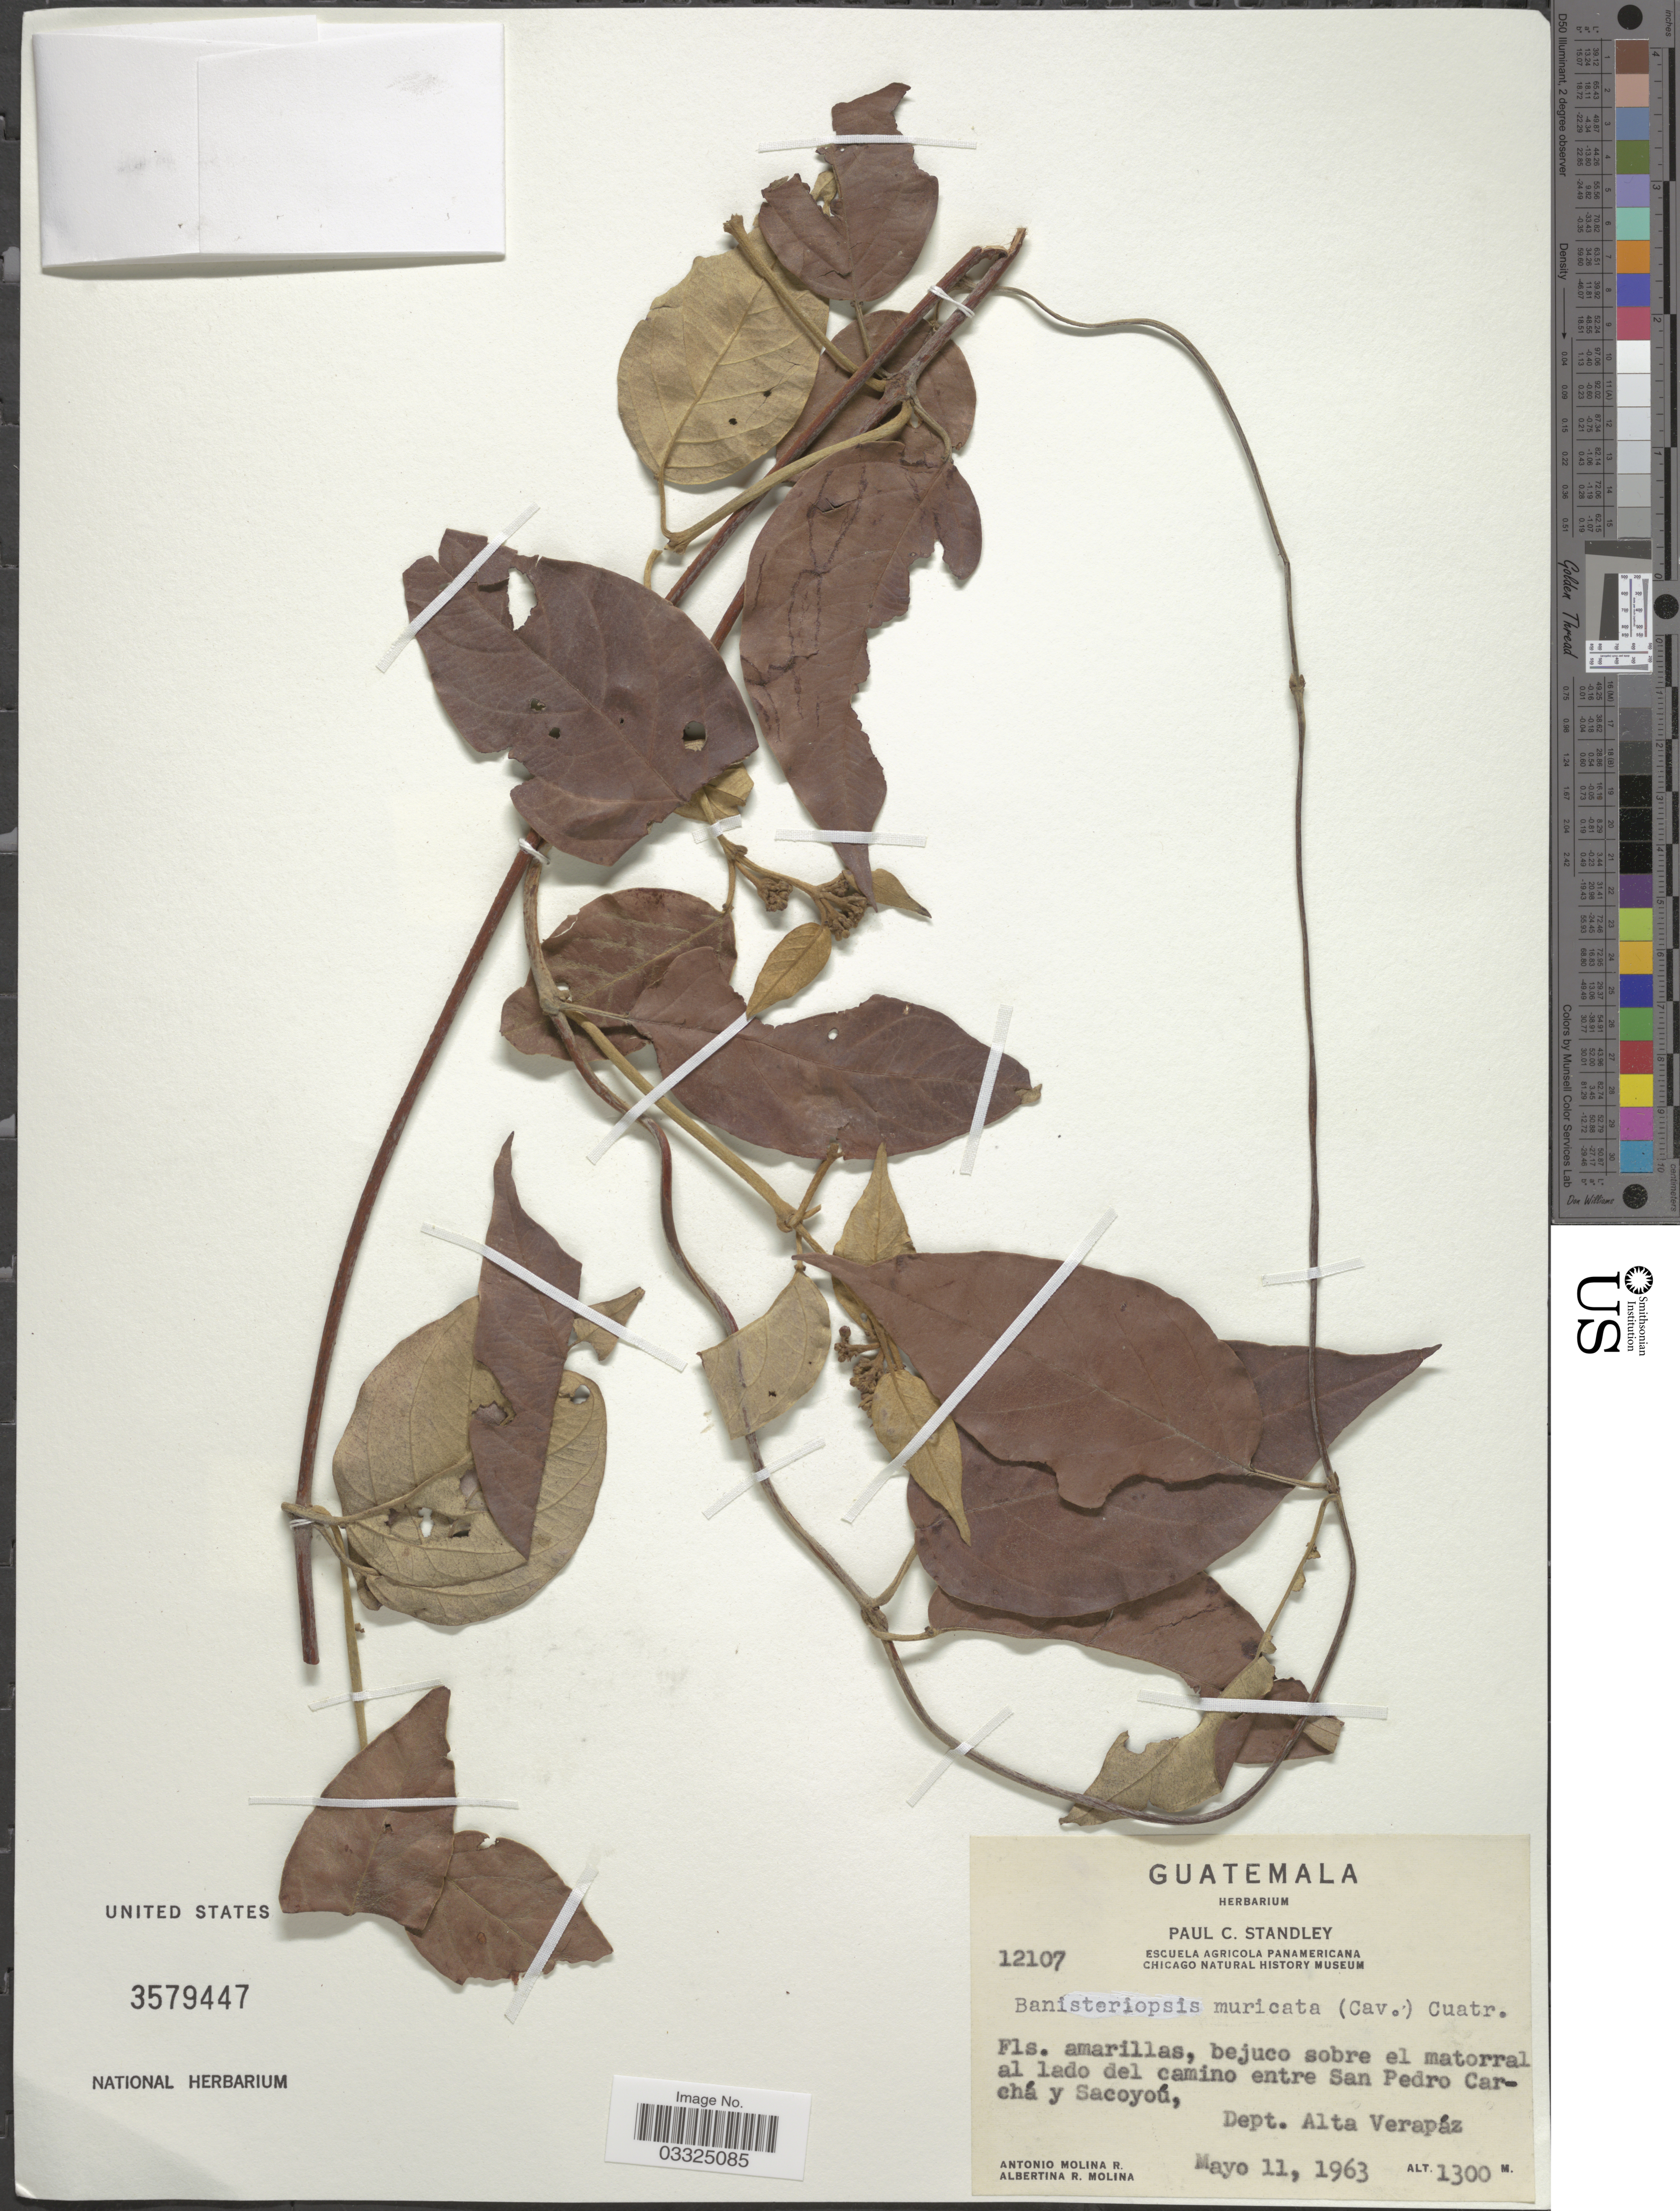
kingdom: Plantae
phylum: Tracheophyta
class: Magnoliopsida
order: Malpighiales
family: Malpighiaceae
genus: Banisteriopsis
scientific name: Banisteriopsis muricata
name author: (Cav.) Cuatrec.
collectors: A. Molina R. & A. R. Molina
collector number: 12107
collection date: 1963-05-11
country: Guatemala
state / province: Alta Verapaz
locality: Bejuco sobre el matorral al lado del camino entre San Pedro Carchá y Sacoyoú, Dept. Alta Verapáz.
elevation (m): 1300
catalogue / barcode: US 3579447